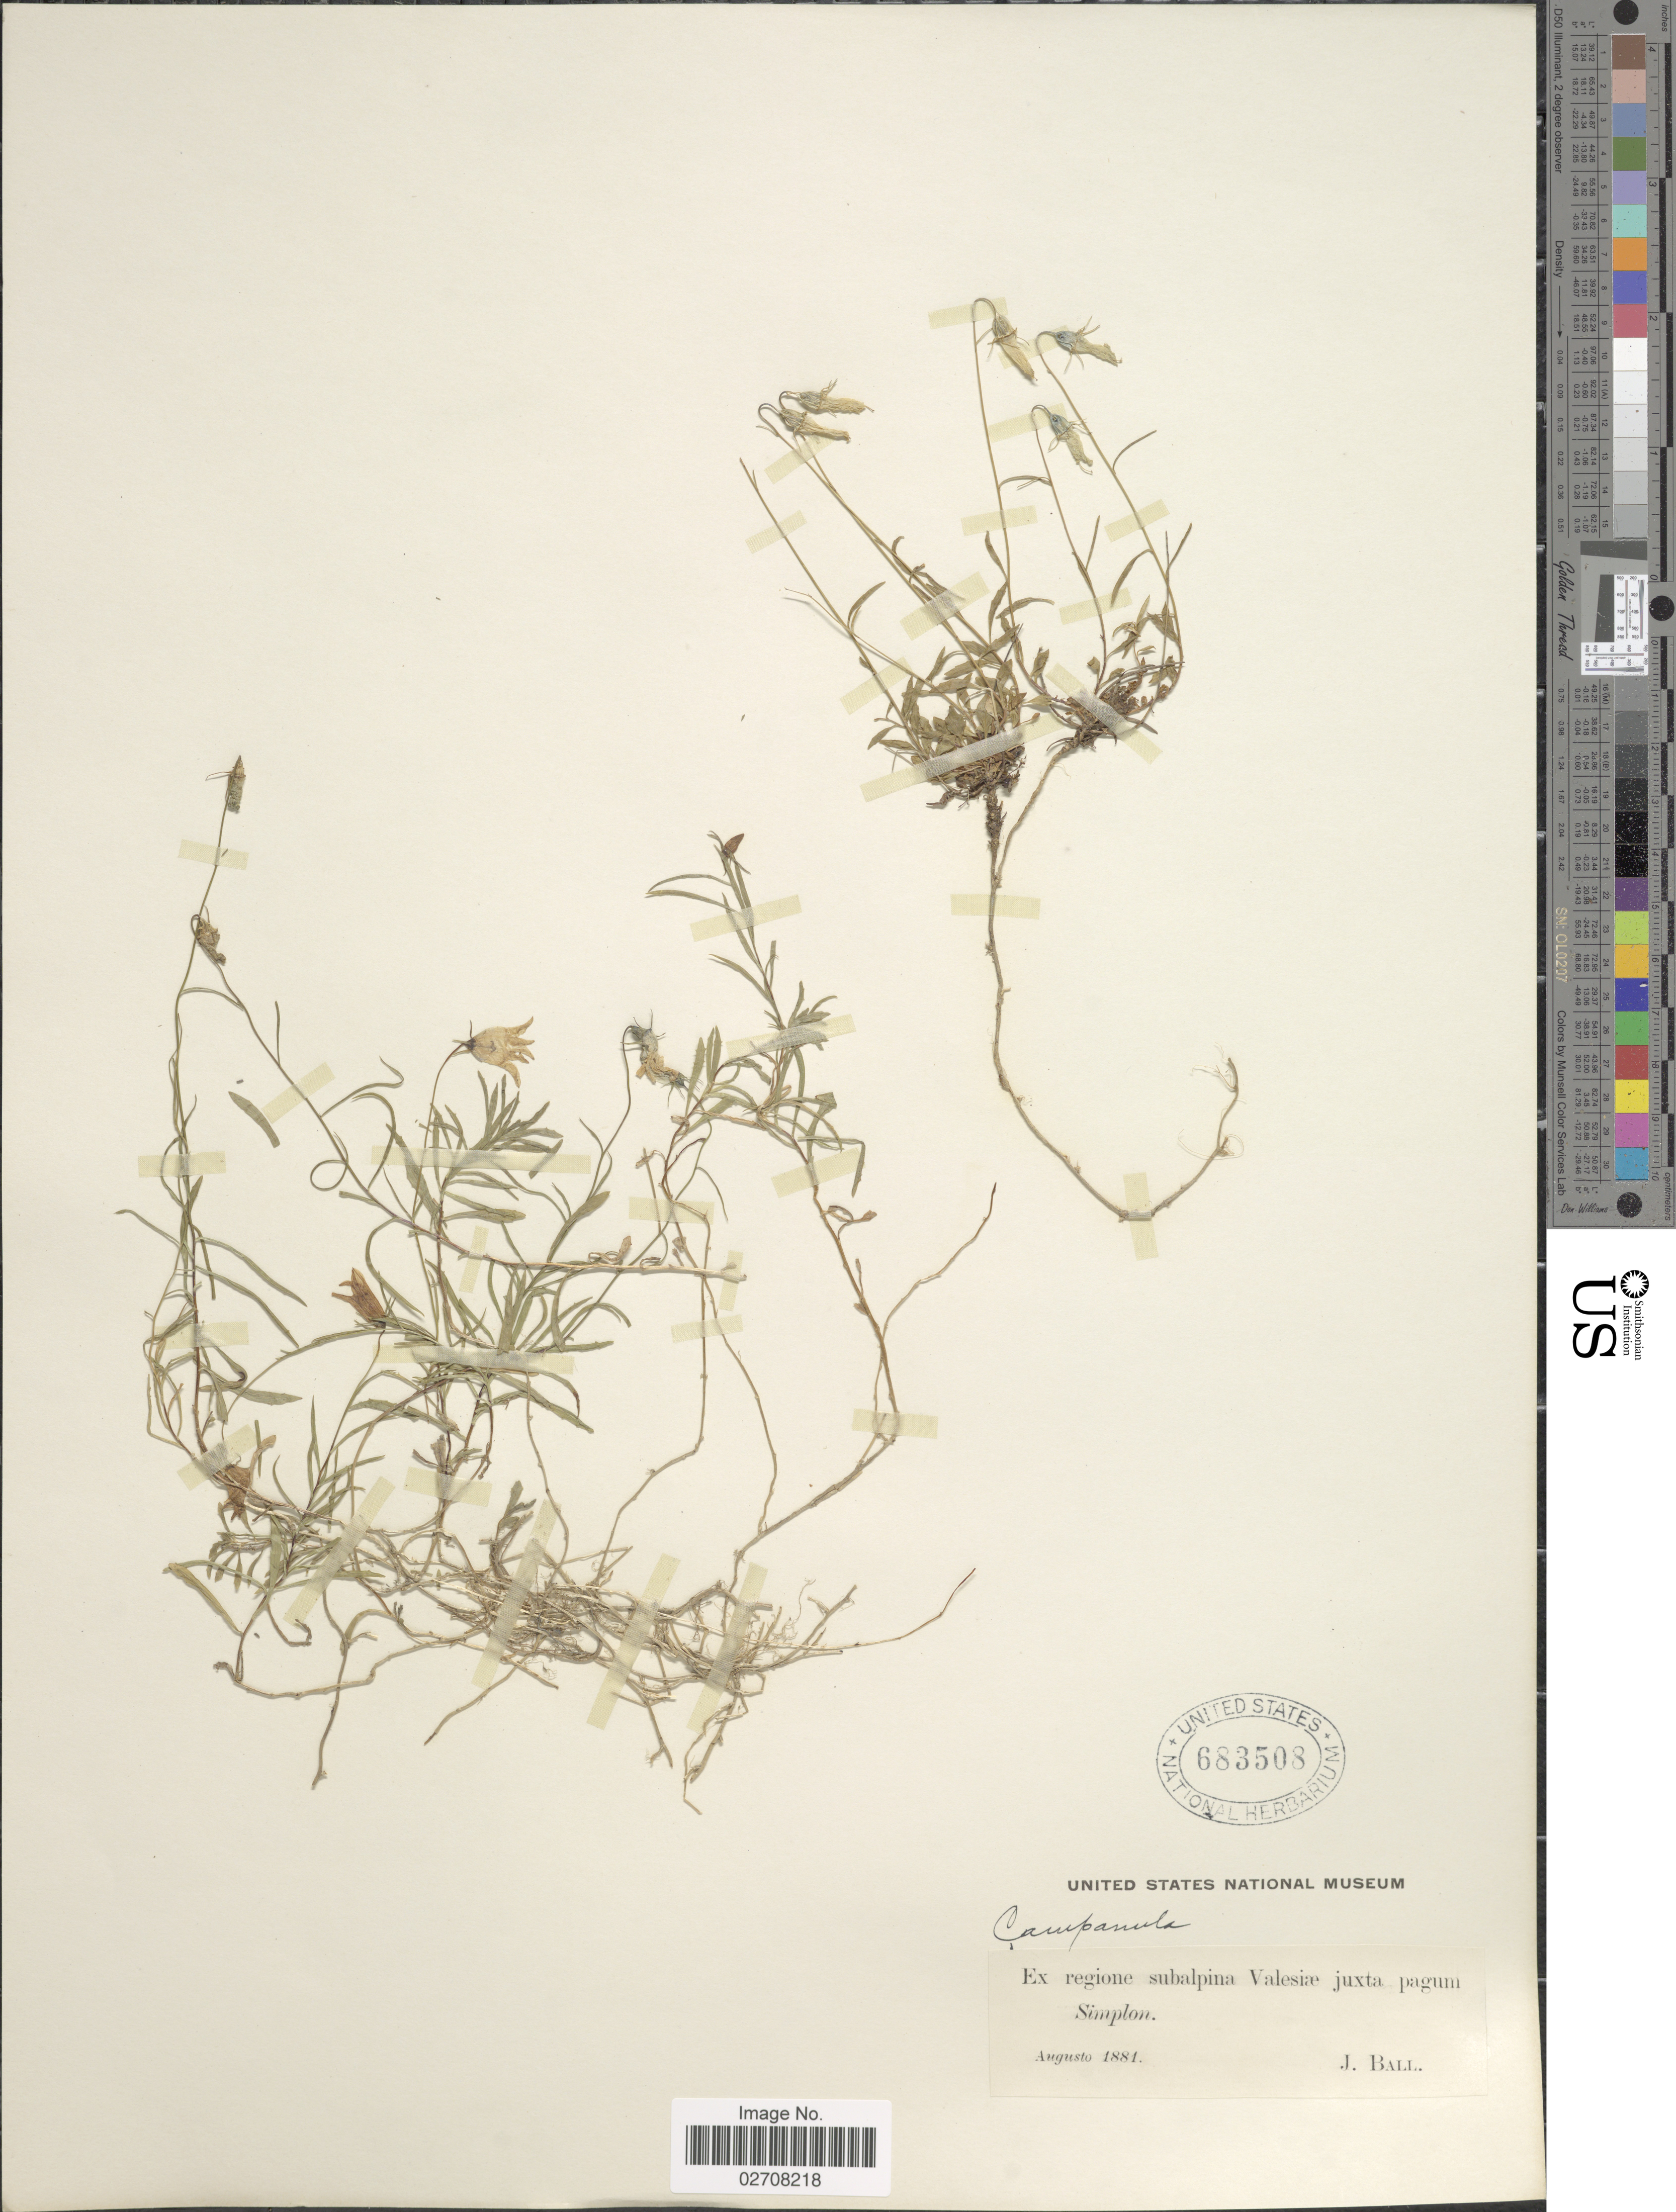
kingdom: Plantae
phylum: Tracheophyta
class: Magnoliopsida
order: Asterales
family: Campanulaceae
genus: Campanula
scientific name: Campanula sp.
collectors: J. Ball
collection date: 1881-08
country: Switzerland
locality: Regione subalpina Valesiae juxta pagum Simplon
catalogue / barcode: US 683508